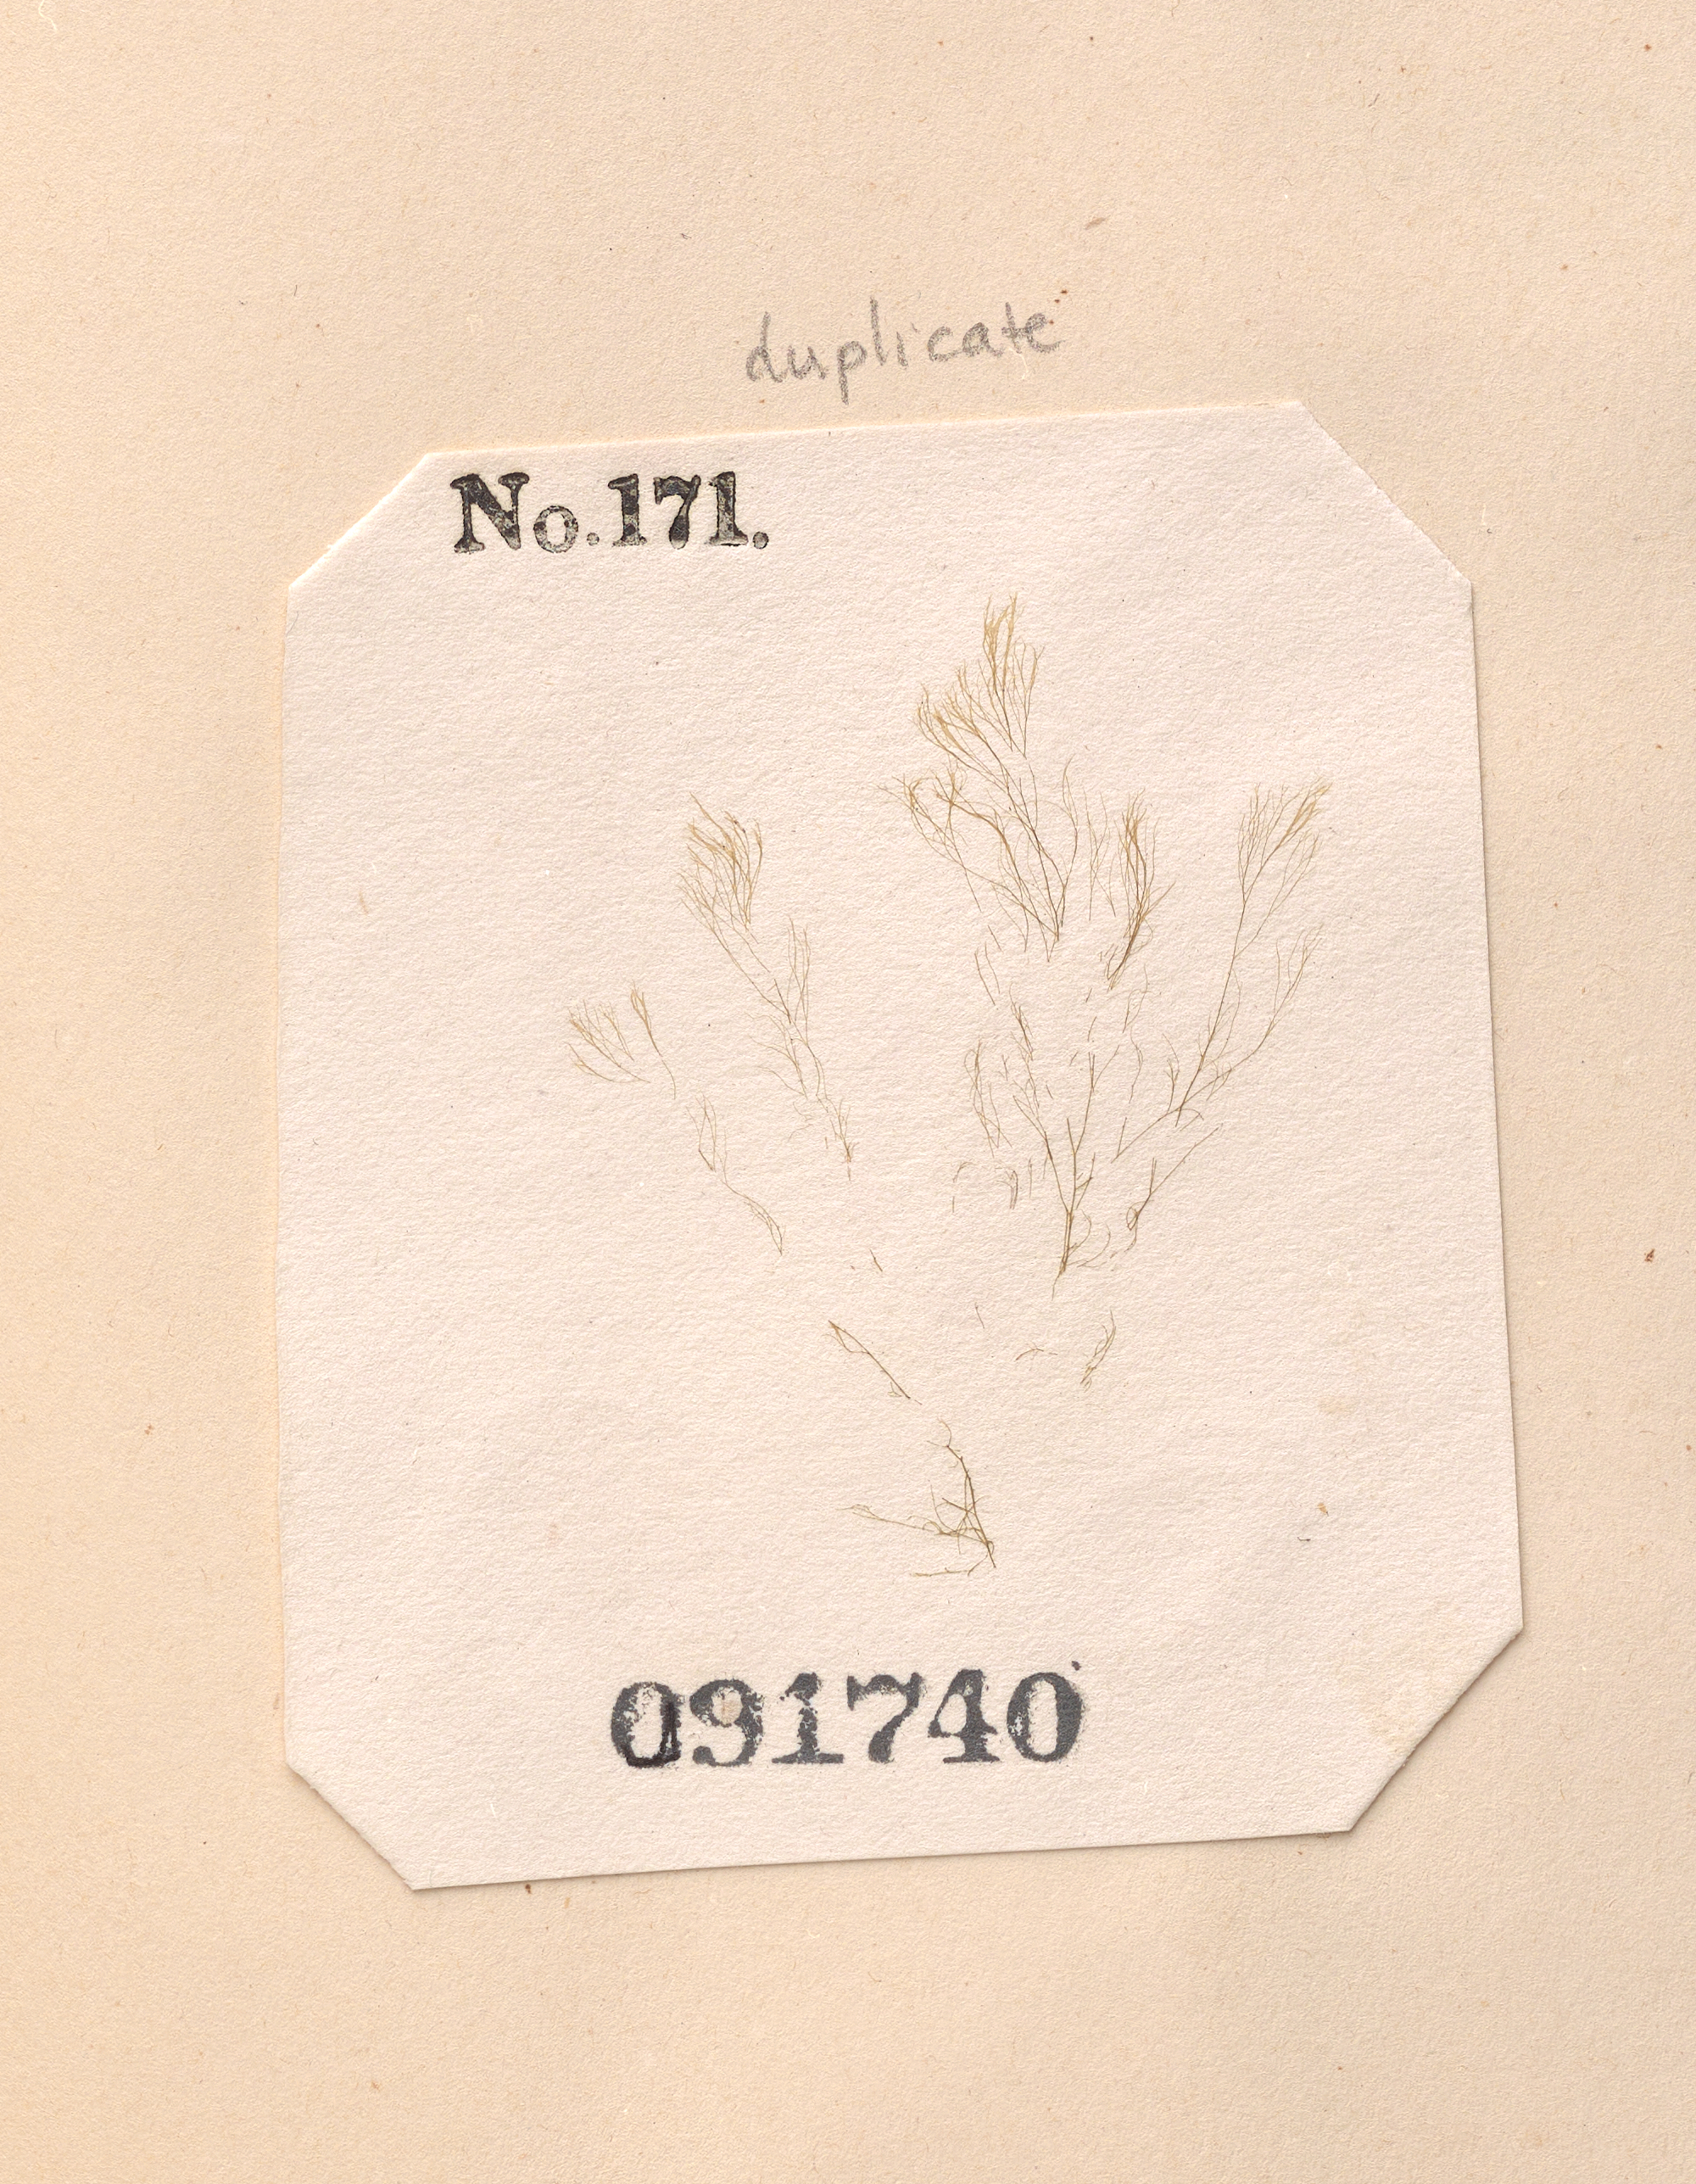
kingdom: Plantae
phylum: Rhodophyta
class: Florideophyceae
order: Ceramiales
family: Callithamniaceae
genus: Callithamnion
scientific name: Callithamnion lignator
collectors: C. Durant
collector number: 171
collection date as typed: Sum 1850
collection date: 1850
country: United States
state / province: New Jersey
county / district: Hudson County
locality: Castle Garden, East River and Hudson River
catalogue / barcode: US 91740